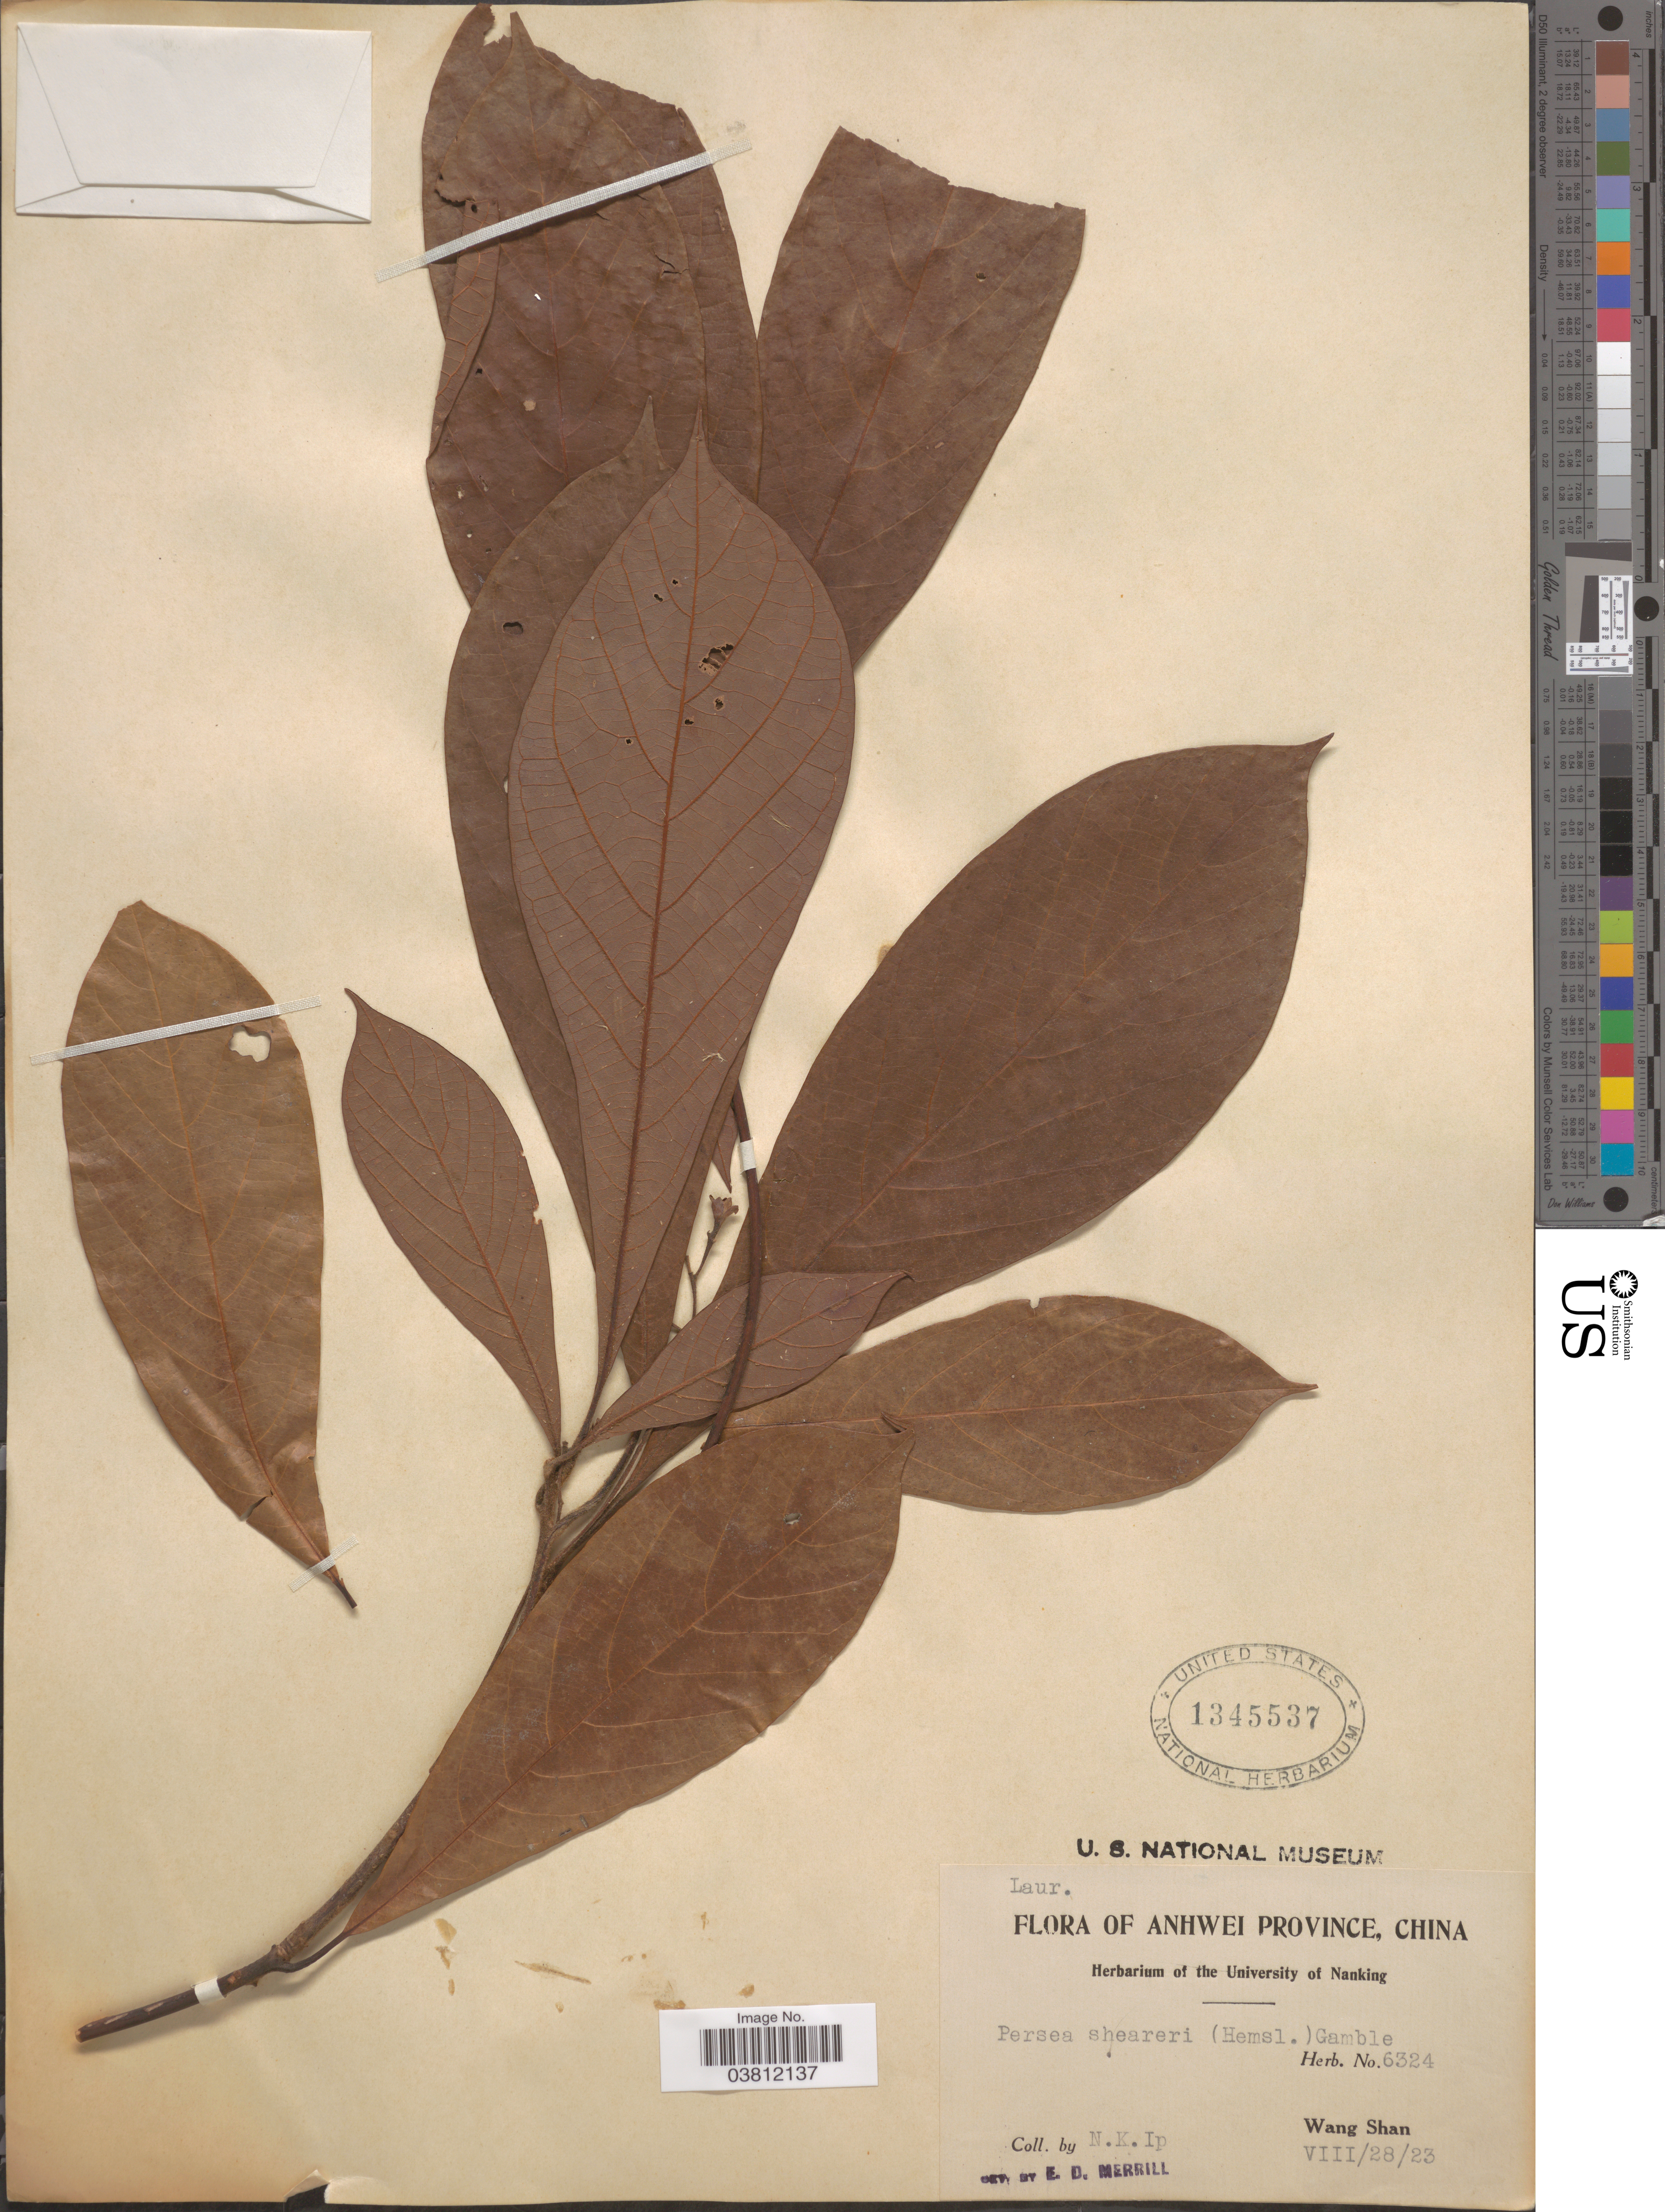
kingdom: Plantae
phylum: Tracheophyta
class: Magnoliopsida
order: Laurales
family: Lauraceae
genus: Phoebe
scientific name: Phoebe sheareri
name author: (Hemsl.) Gamble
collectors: N. Ip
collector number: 6324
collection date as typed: Transcribed d/m/y: 28/8/23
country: China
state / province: Anhui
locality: Anhwei Province. Wang Shan.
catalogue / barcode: US 1345537